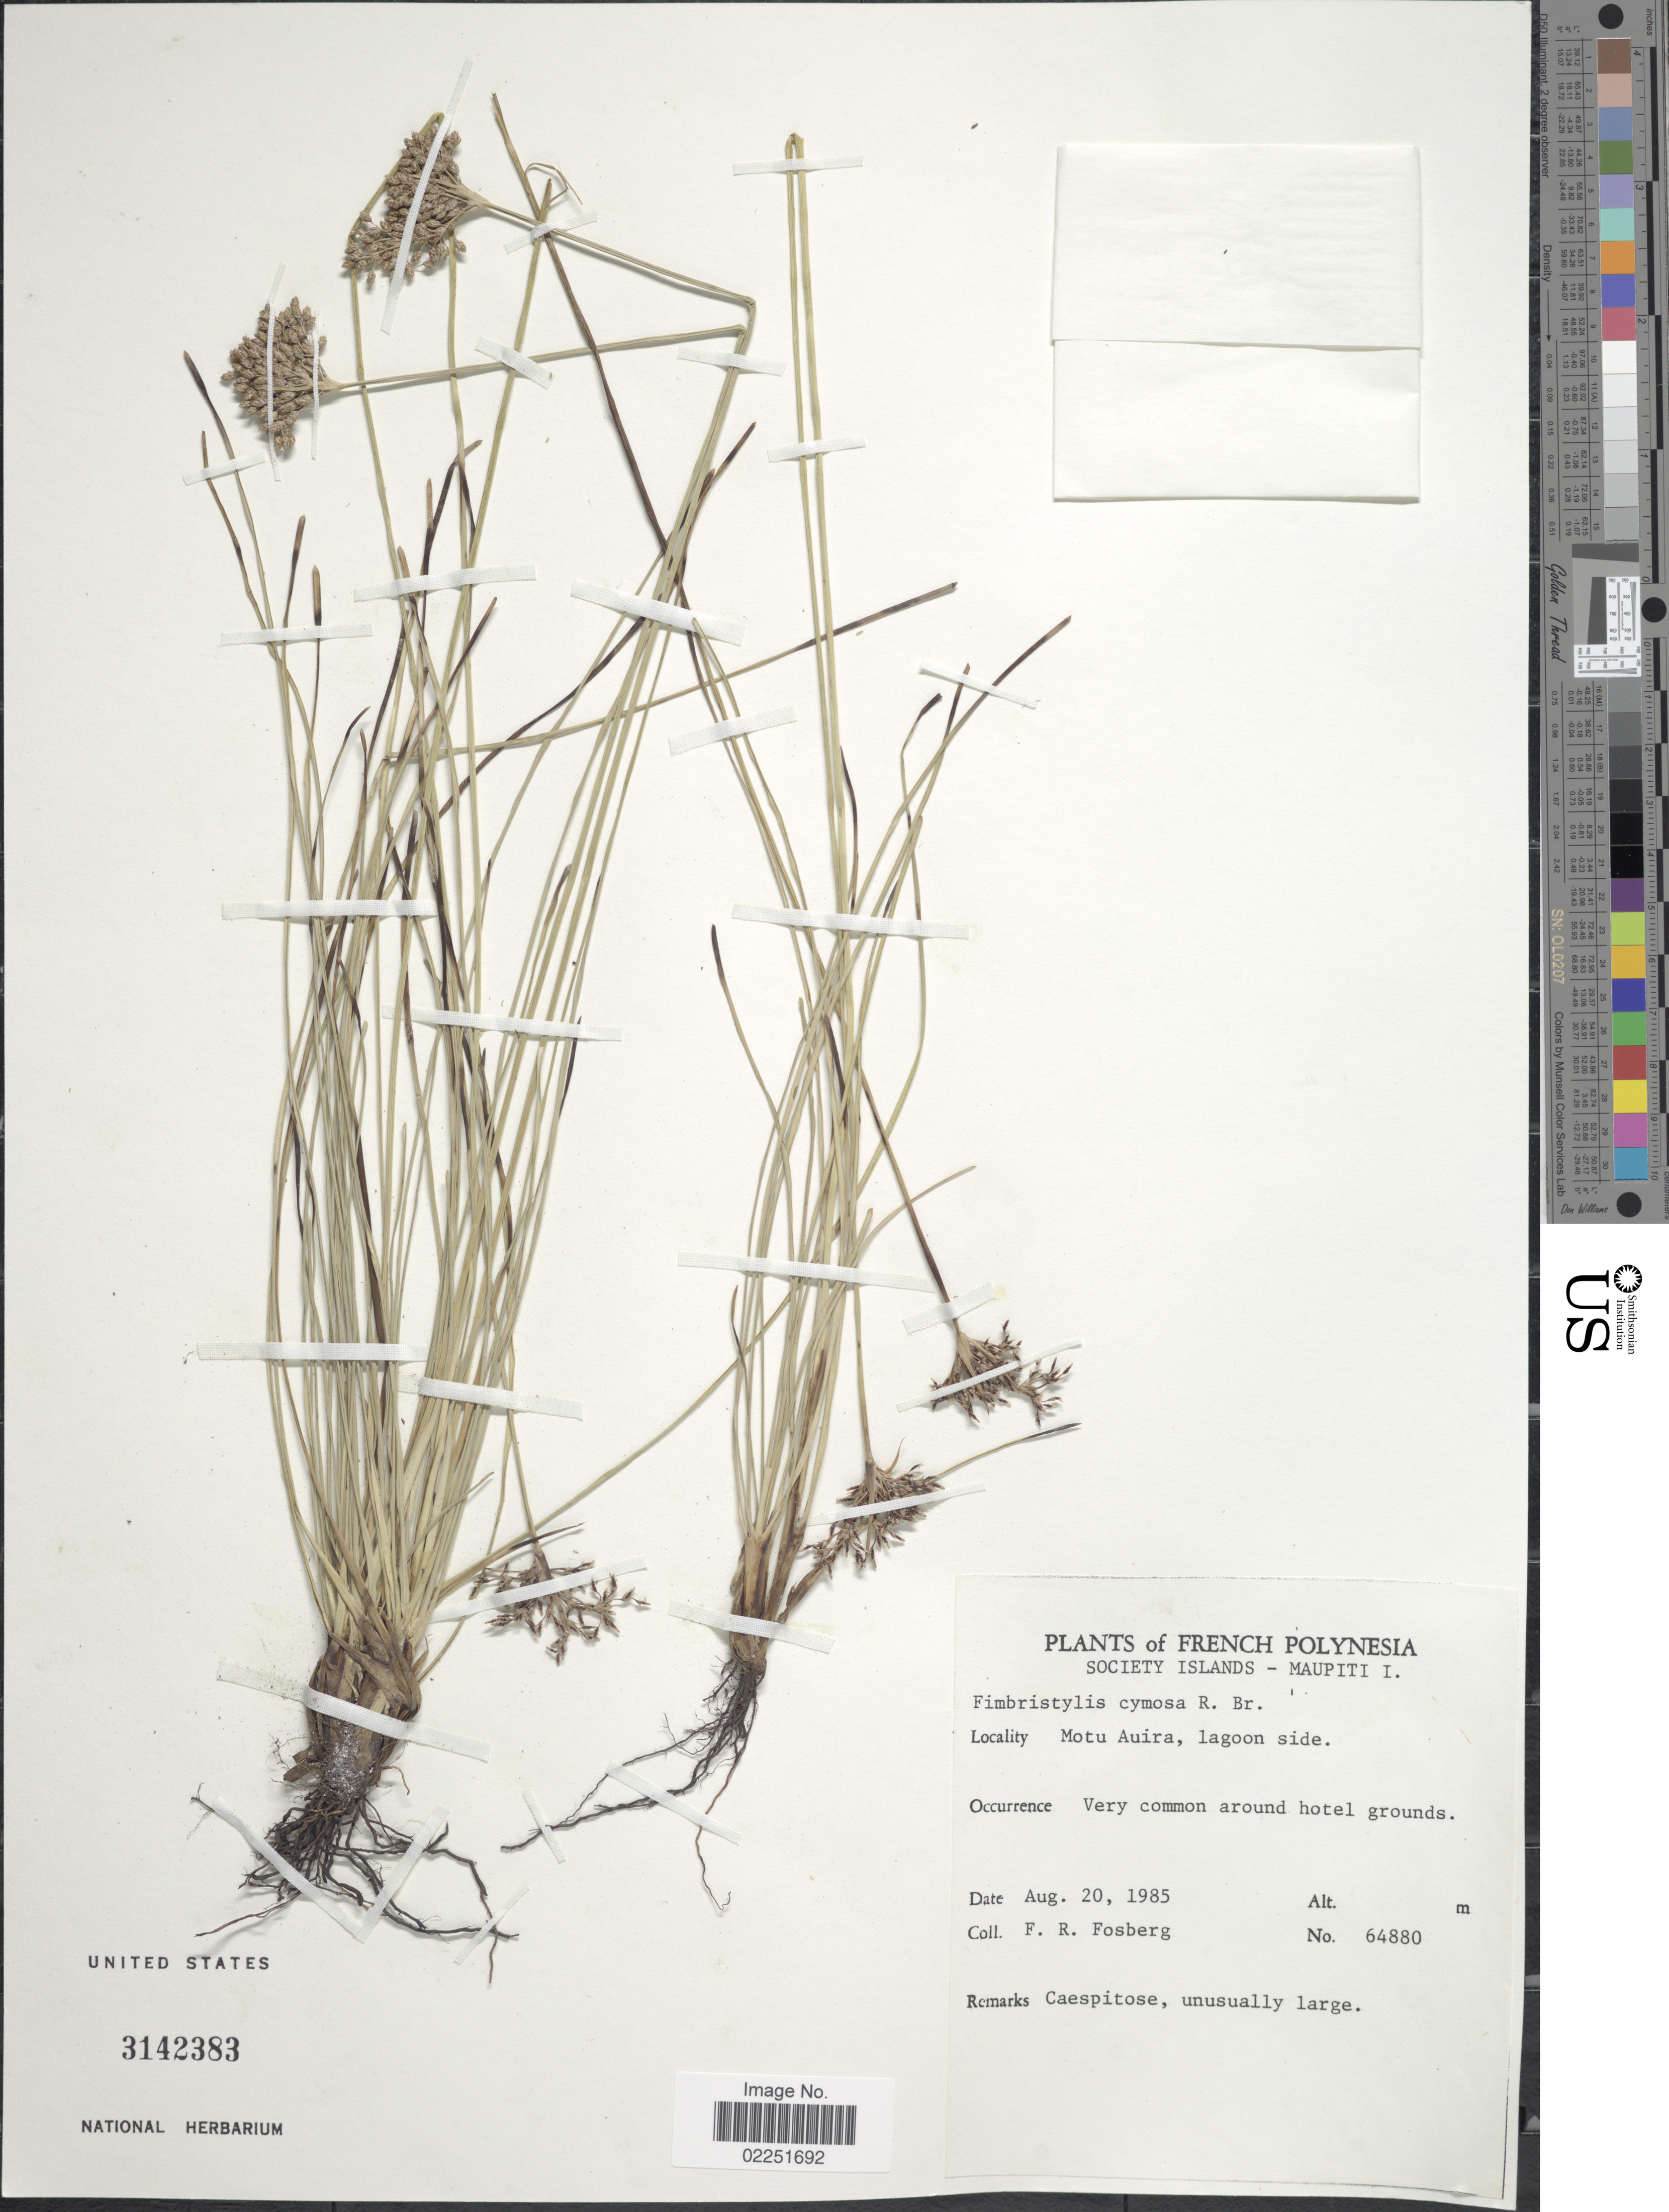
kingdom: Plantae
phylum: Tracheophyta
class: Liliopsida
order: Poales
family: Cyperaceae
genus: Fimbristylis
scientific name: Fimbristylis cymosa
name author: R. Br.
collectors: F. R. Fosberg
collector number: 64880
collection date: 1985-08-20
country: French Polynesia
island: Maupiti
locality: Society Islands - Maupiti I. Motu Auira, lagoon side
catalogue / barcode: US 3142383